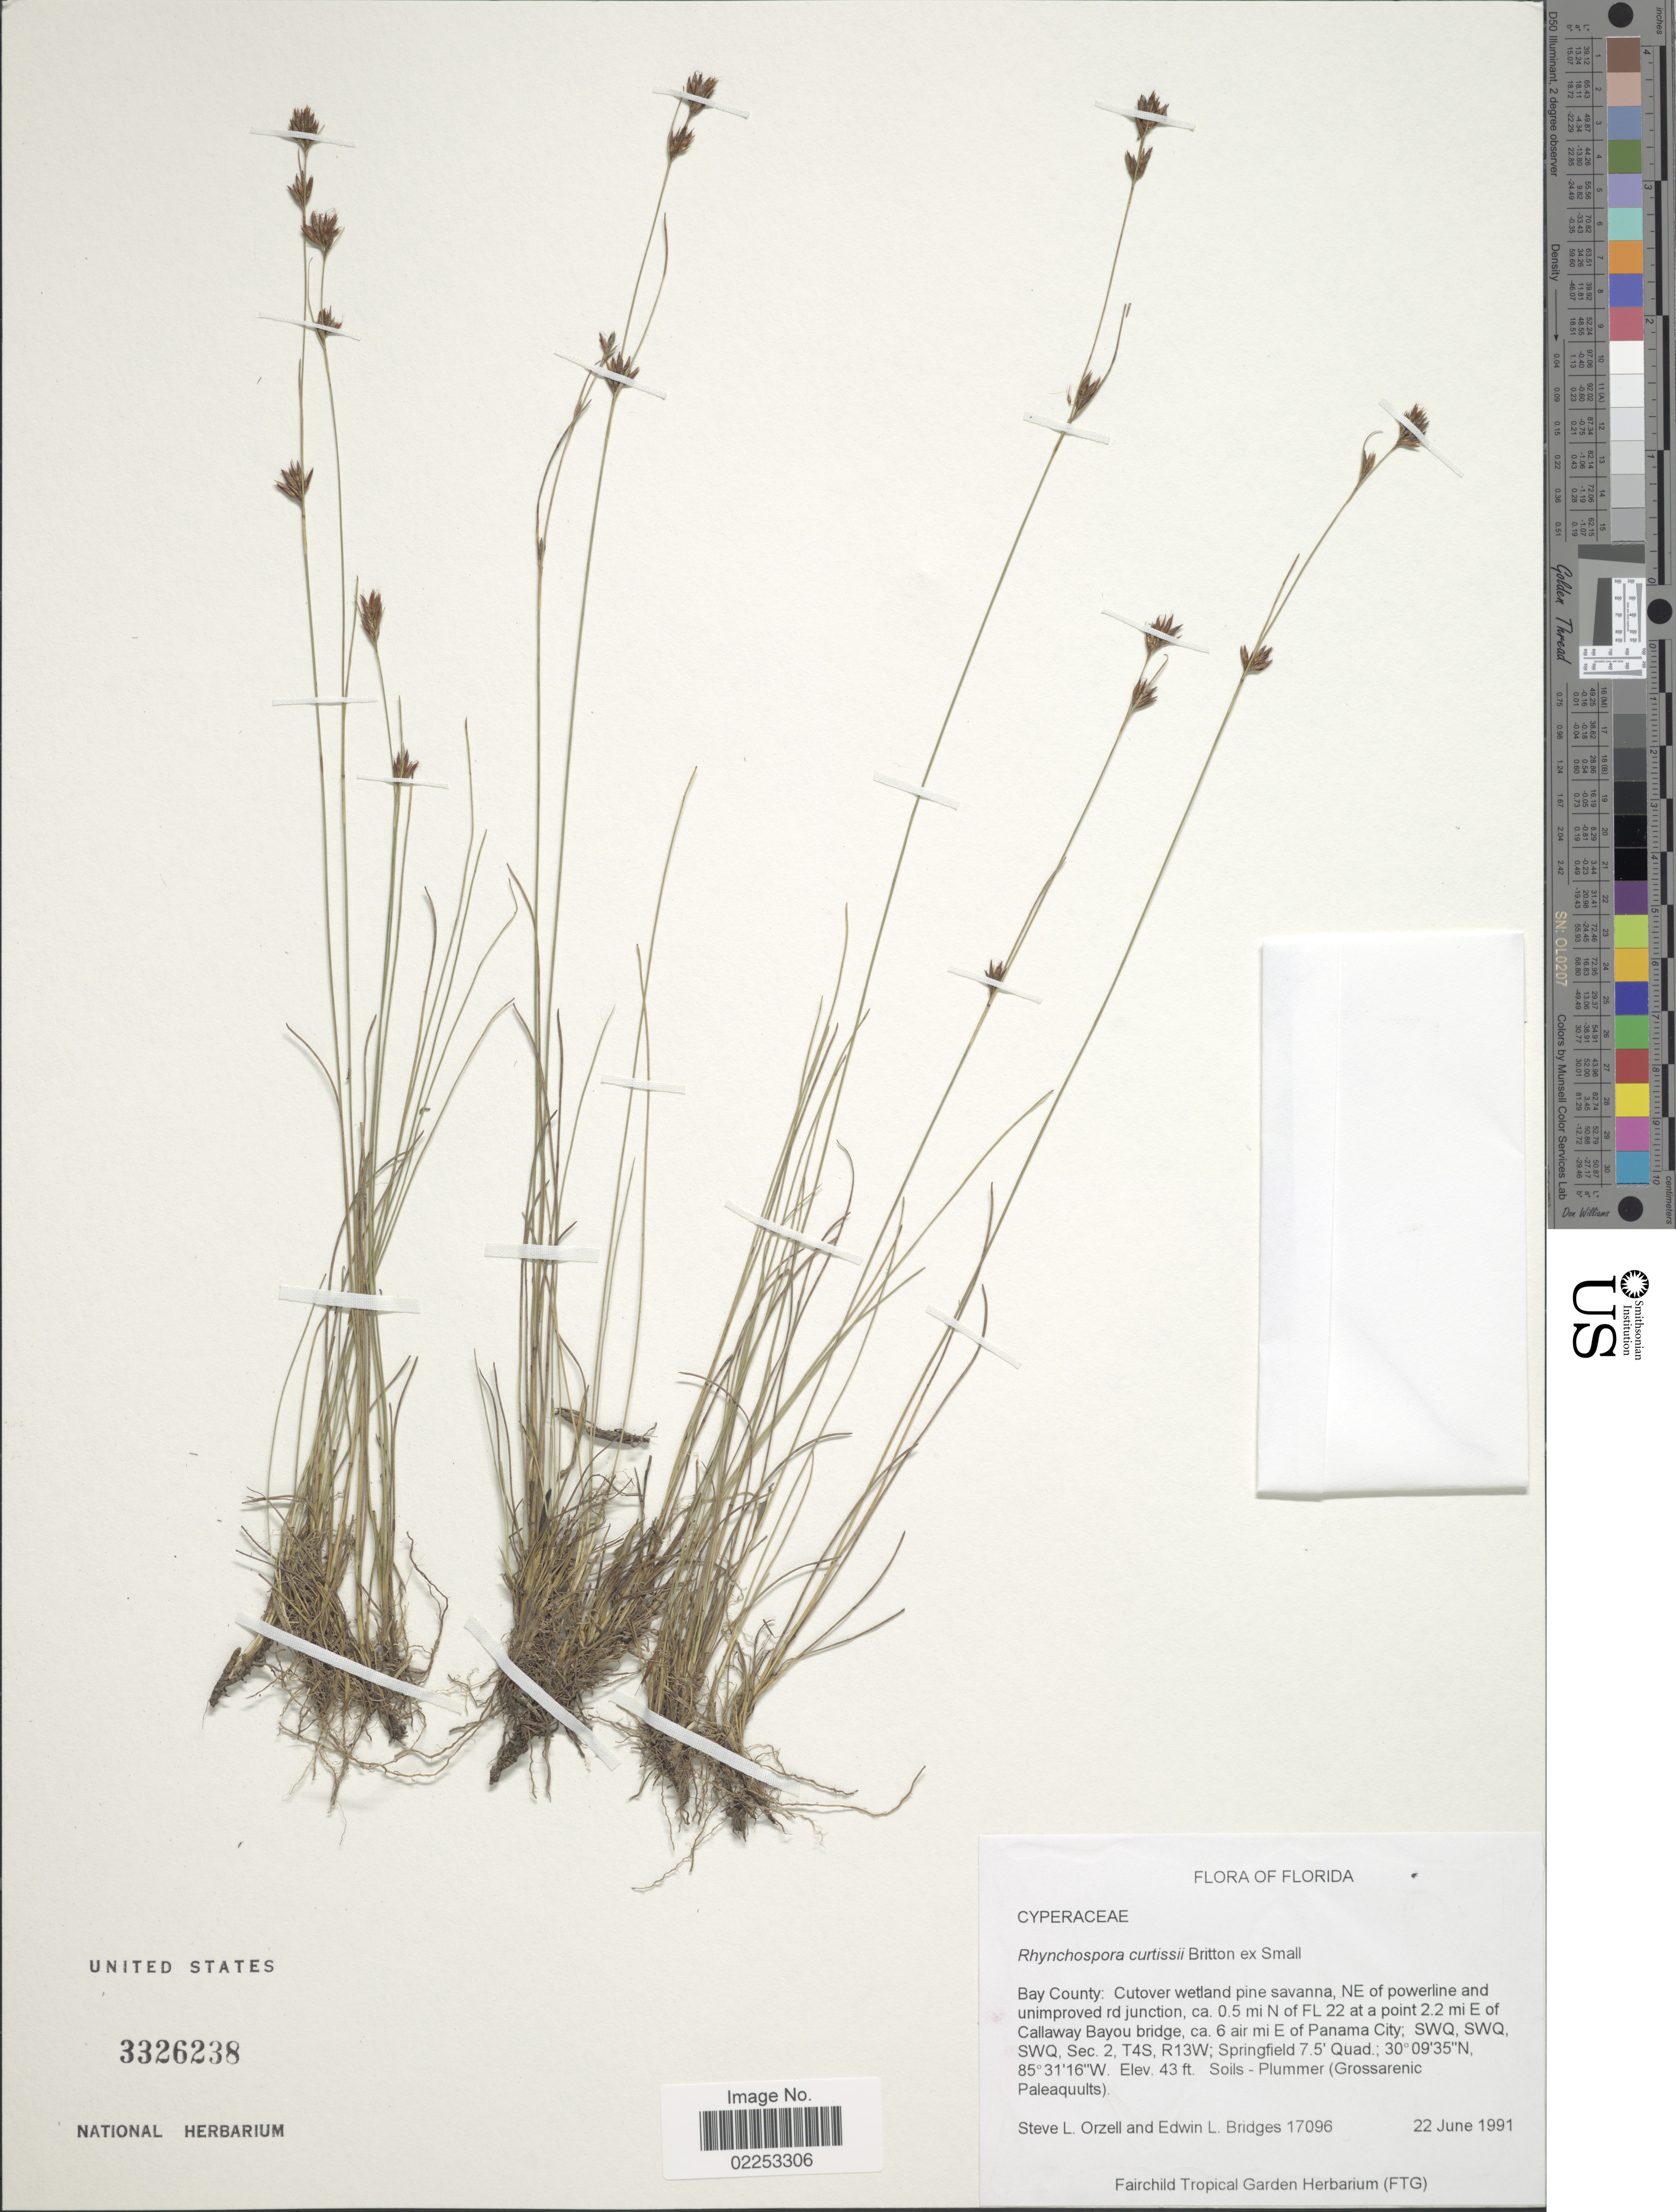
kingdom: Plantae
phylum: Tracheophyta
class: Liliopsida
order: Poales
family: Cyperaceae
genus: Rhynchospora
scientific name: Rhynchospora curtissii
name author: Britton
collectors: S. Orzell & E. Bridges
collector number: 17096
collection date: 1991-06-22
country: United States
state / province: Florida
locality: Bay County: Cutover wetland pine savanna, NE of powerline and unimproved rd junction, ca 0.5 mi N of FL 22 at a point 2.2 mi E of Callaway Bayou bridge, ca 6 air mi E of Panama City; SWQ, SWQ, SWQ, Sec. 2 T4S, R13W; Springfield 7.5'Quad.;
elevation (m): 13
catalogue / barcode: US 3326238